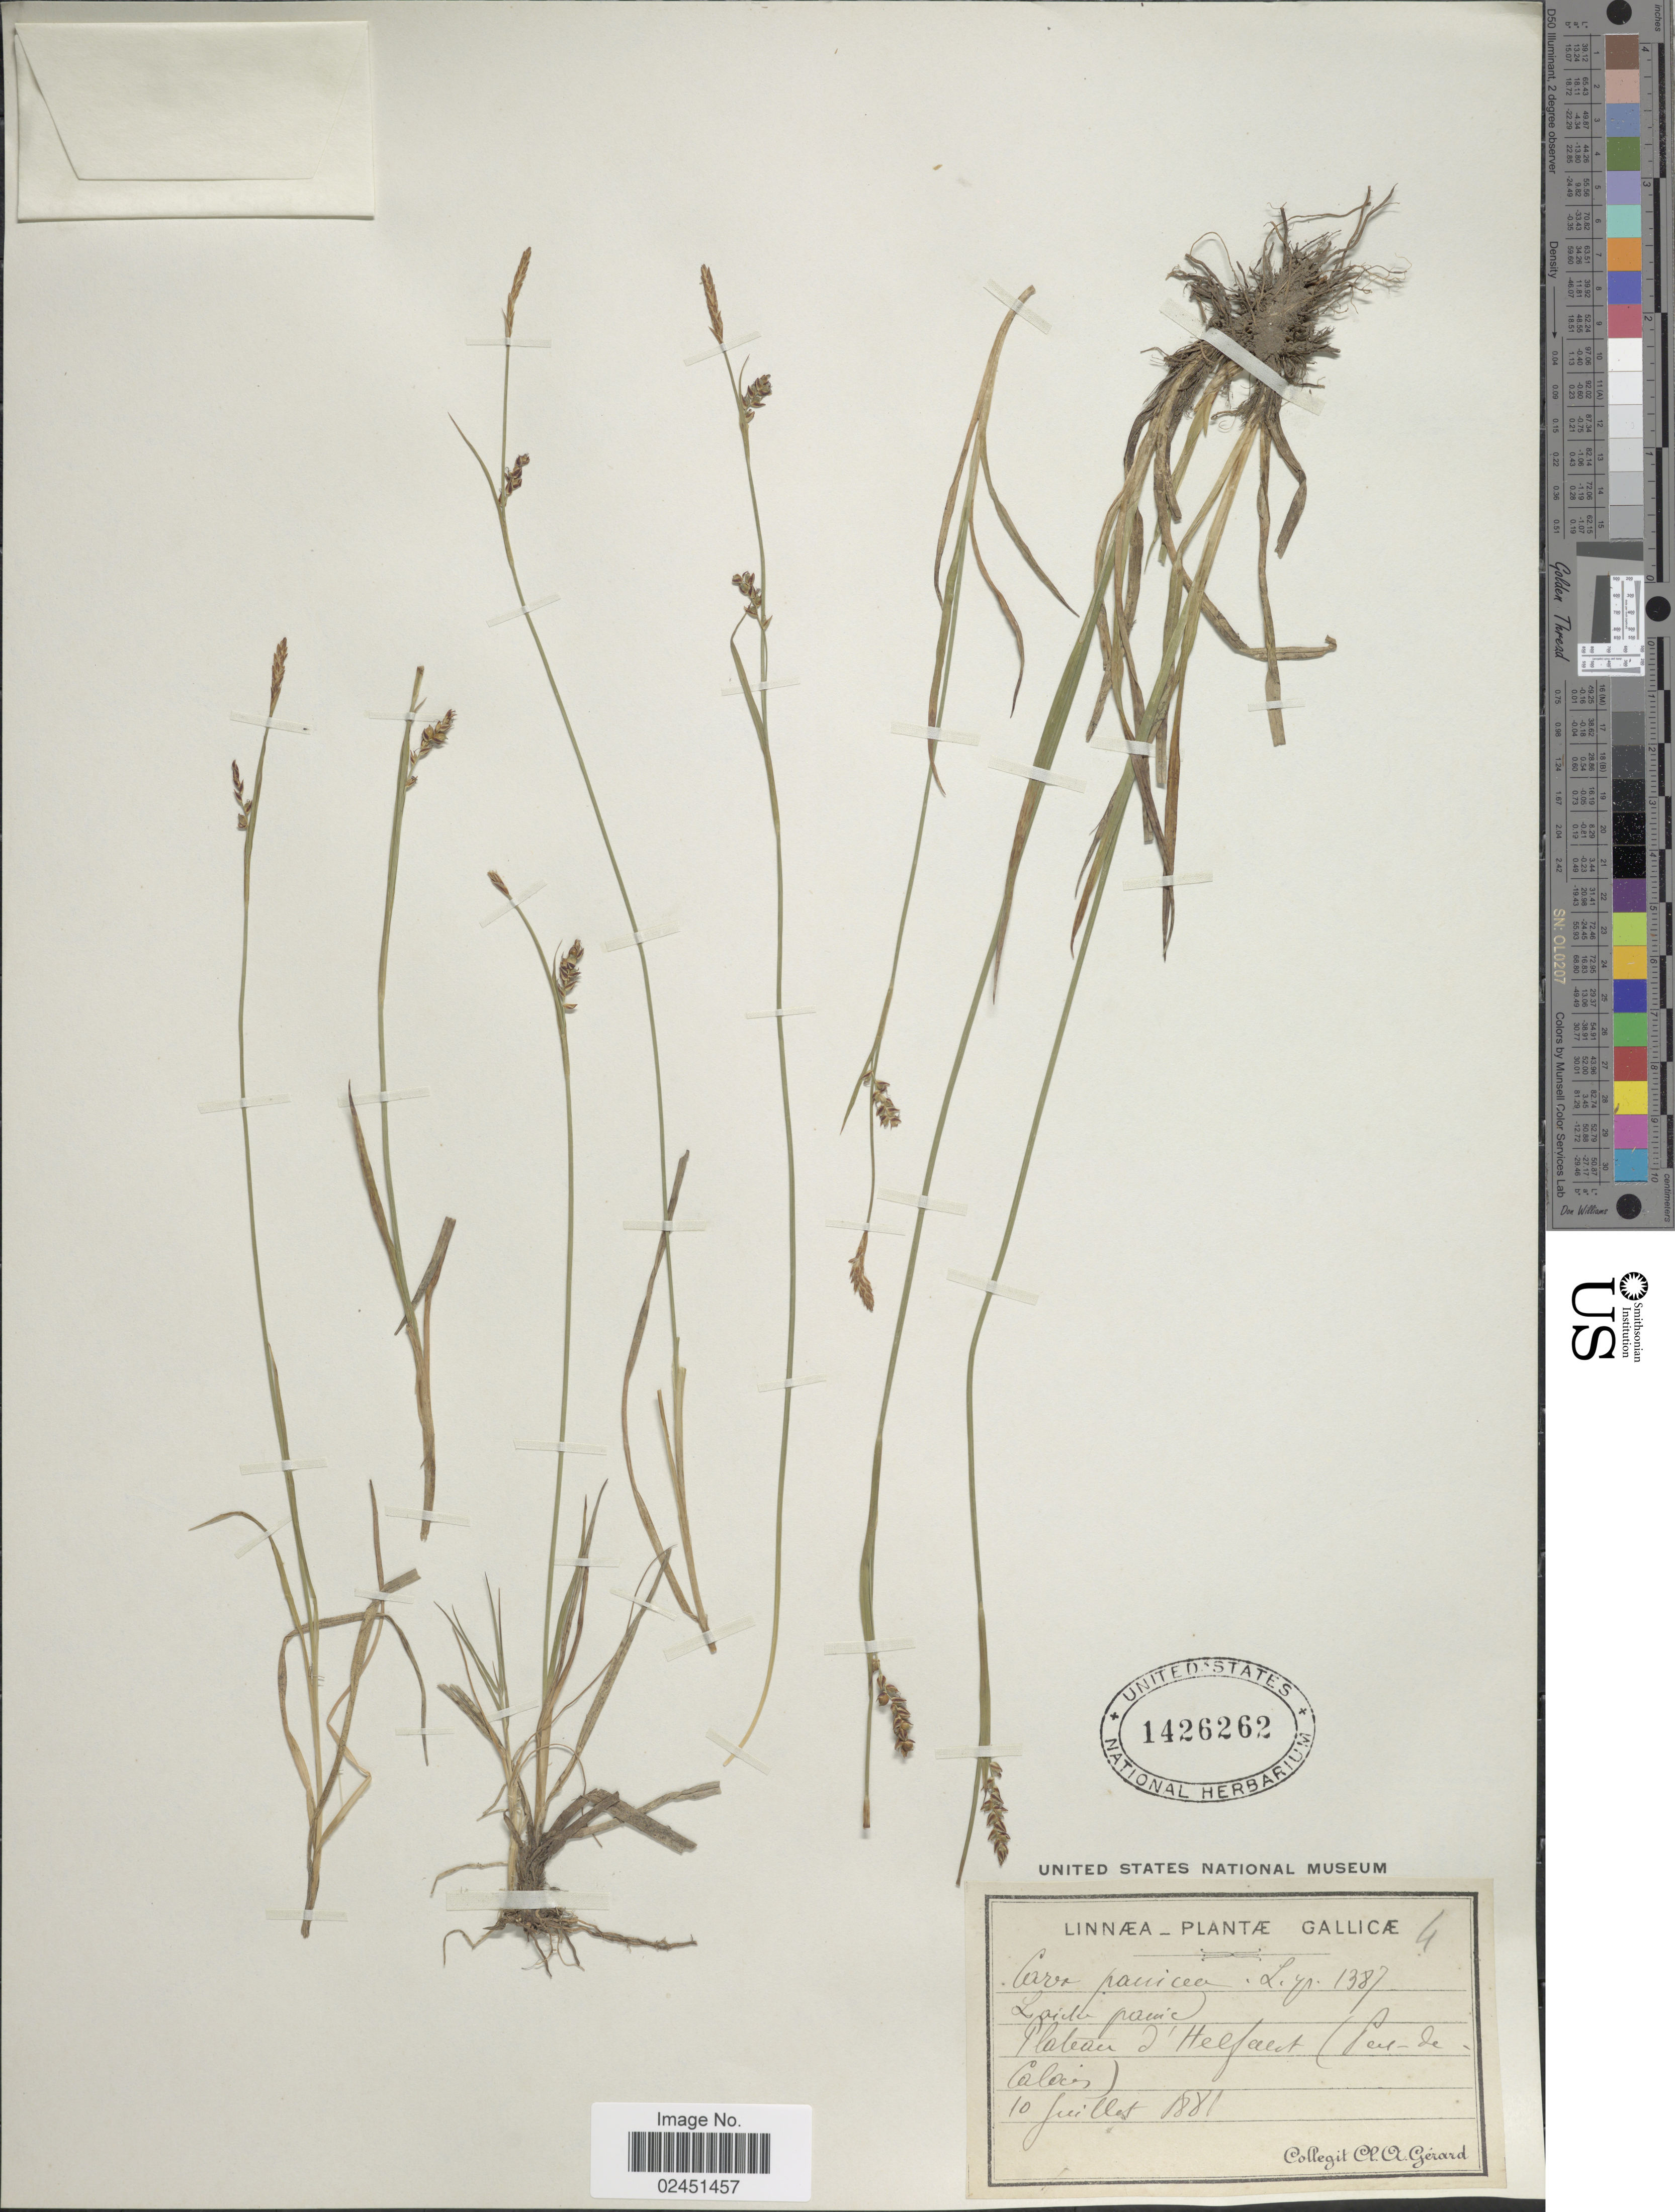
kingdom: Plantae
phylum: Tracheophyta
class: Liliopsida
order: Poales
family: Cyperaceae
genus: Carex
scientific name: Carex panicea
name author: L.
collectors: C. Gerard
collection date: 1881-07-10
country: France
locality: Linnaea, Gallicae, Plateau d'Helfaect (Per-de-Calocas) [interpreted]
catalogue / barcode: US 1426262